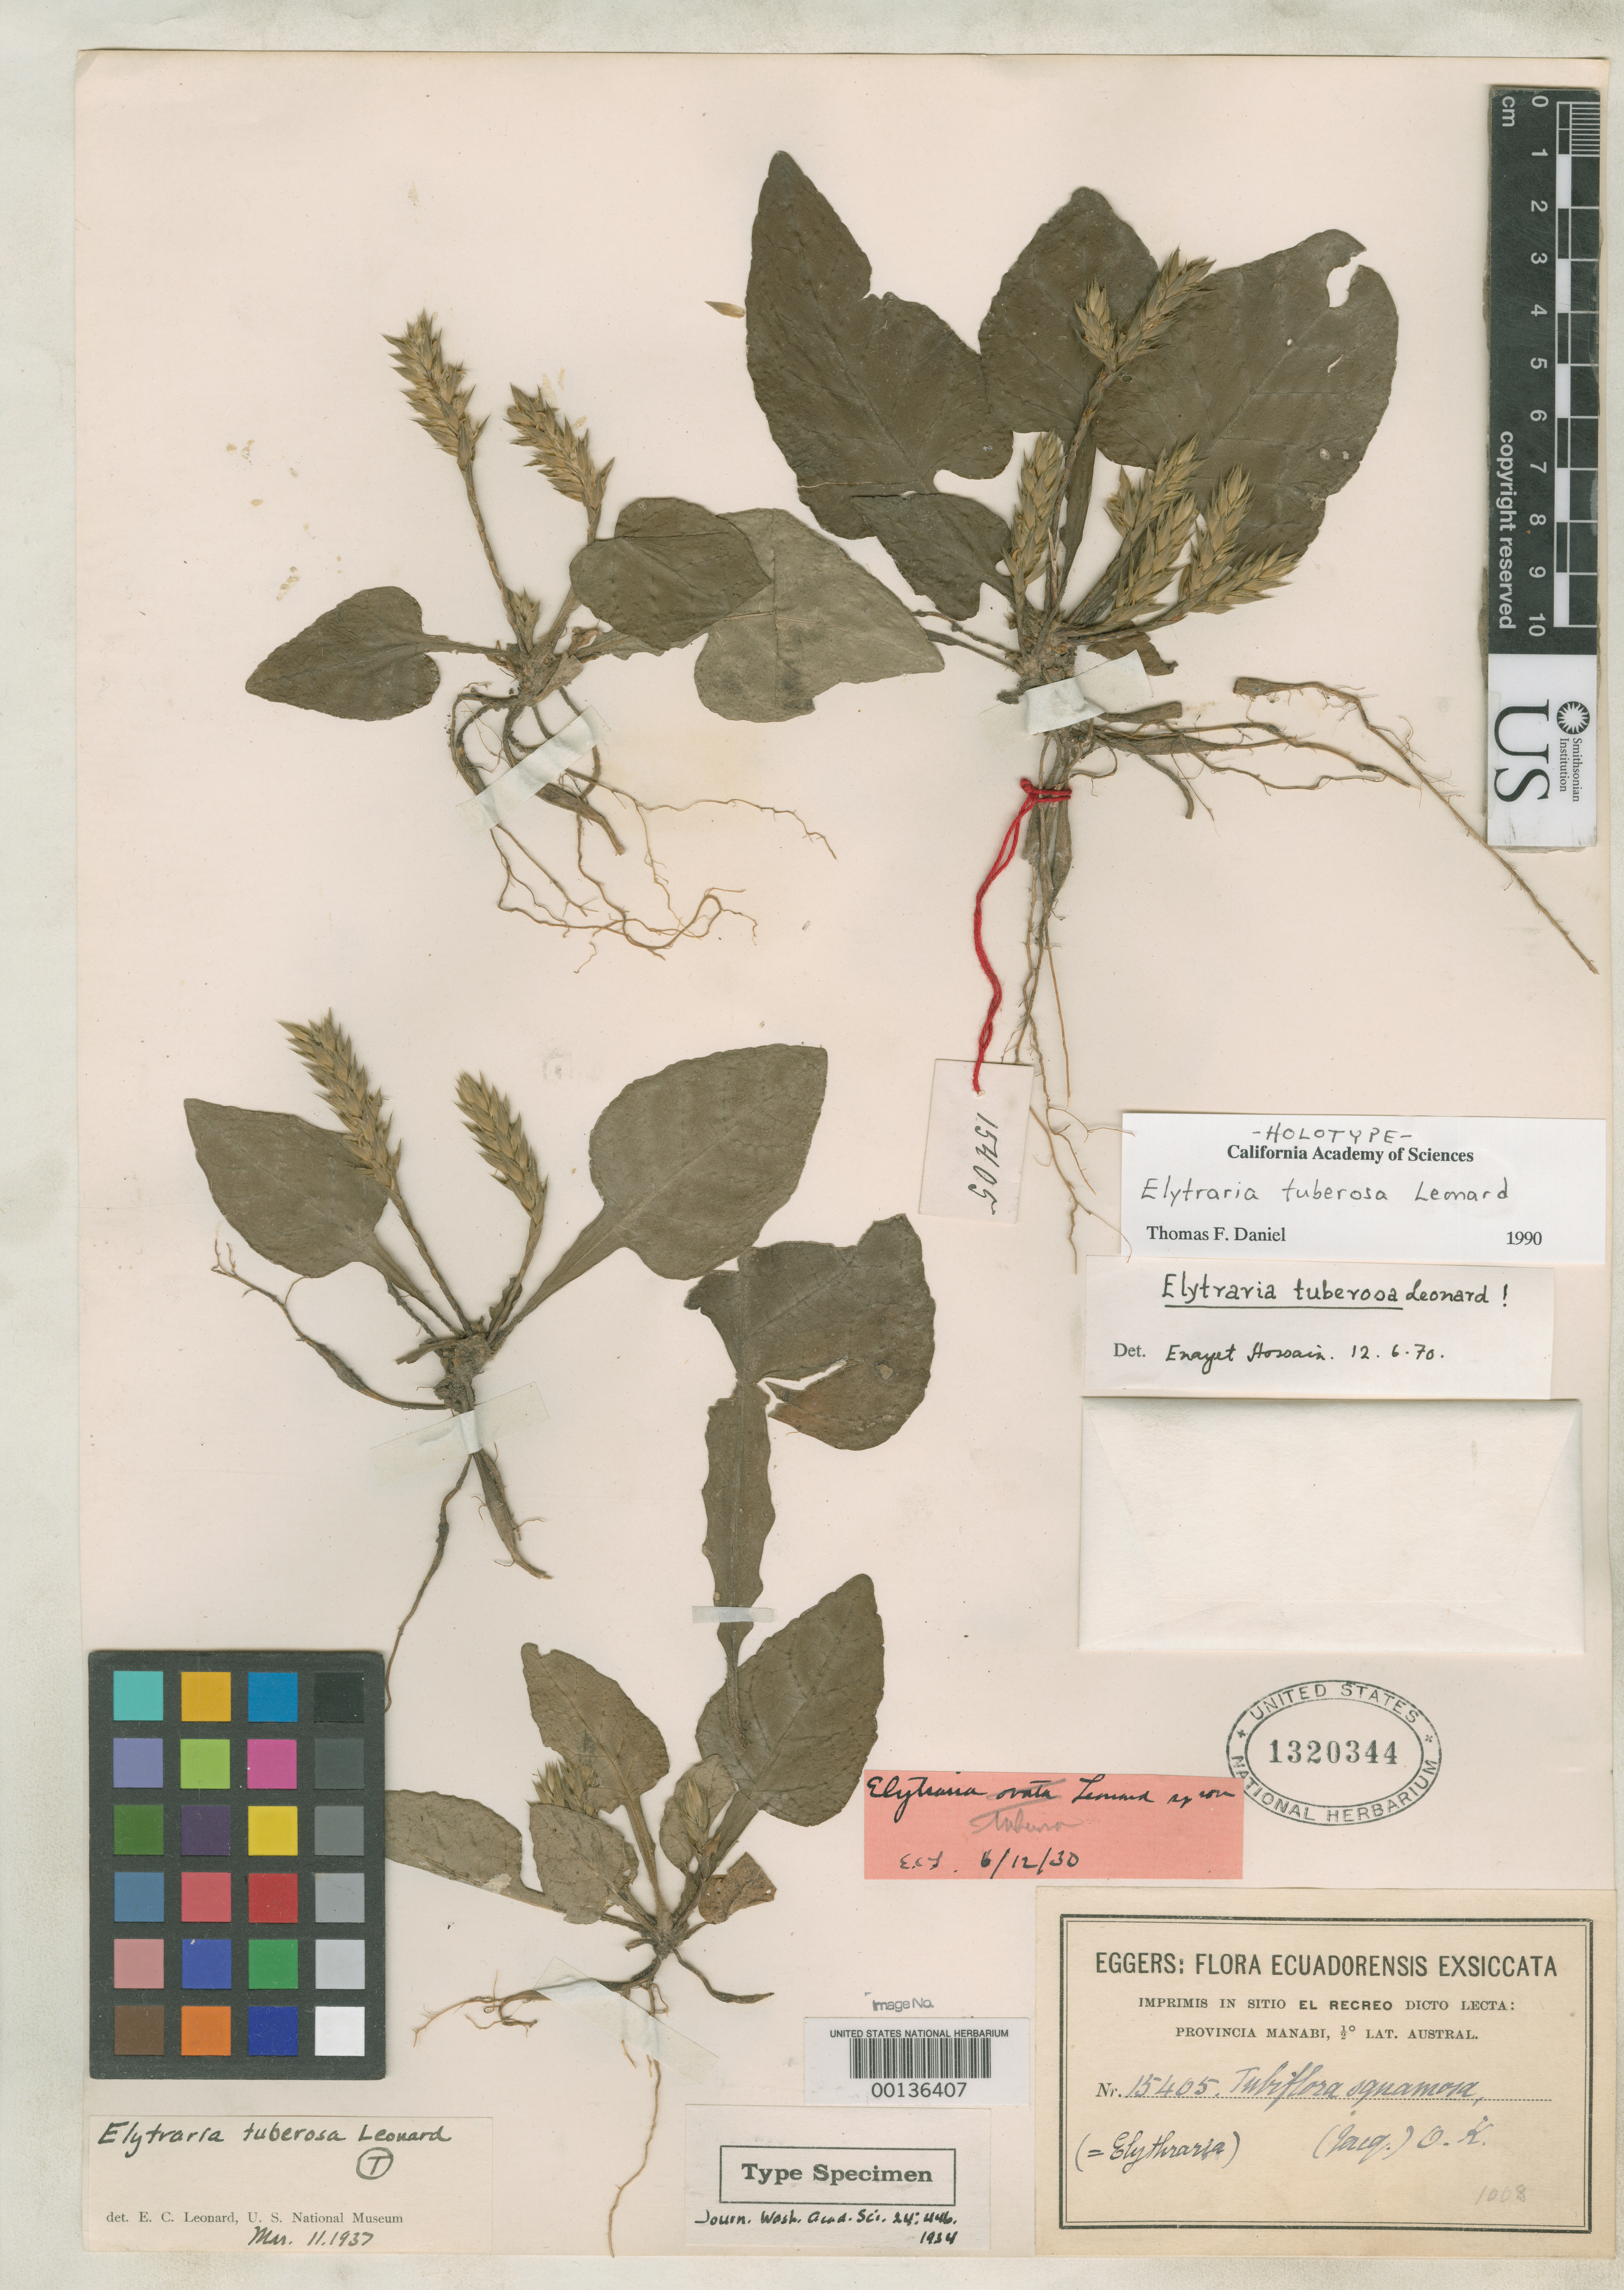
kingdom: Plantae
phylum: Tracheophyta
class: Magnoliopsida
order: Lamiales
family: Acanthaceae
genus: Elytraria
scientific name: Elytraria tuberosa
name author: Leonard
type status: Holotype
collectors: H. F. A. von Eggers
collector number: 15405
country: Ecuador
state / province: Manabí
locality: El Recreo.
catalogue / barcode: US 1320344